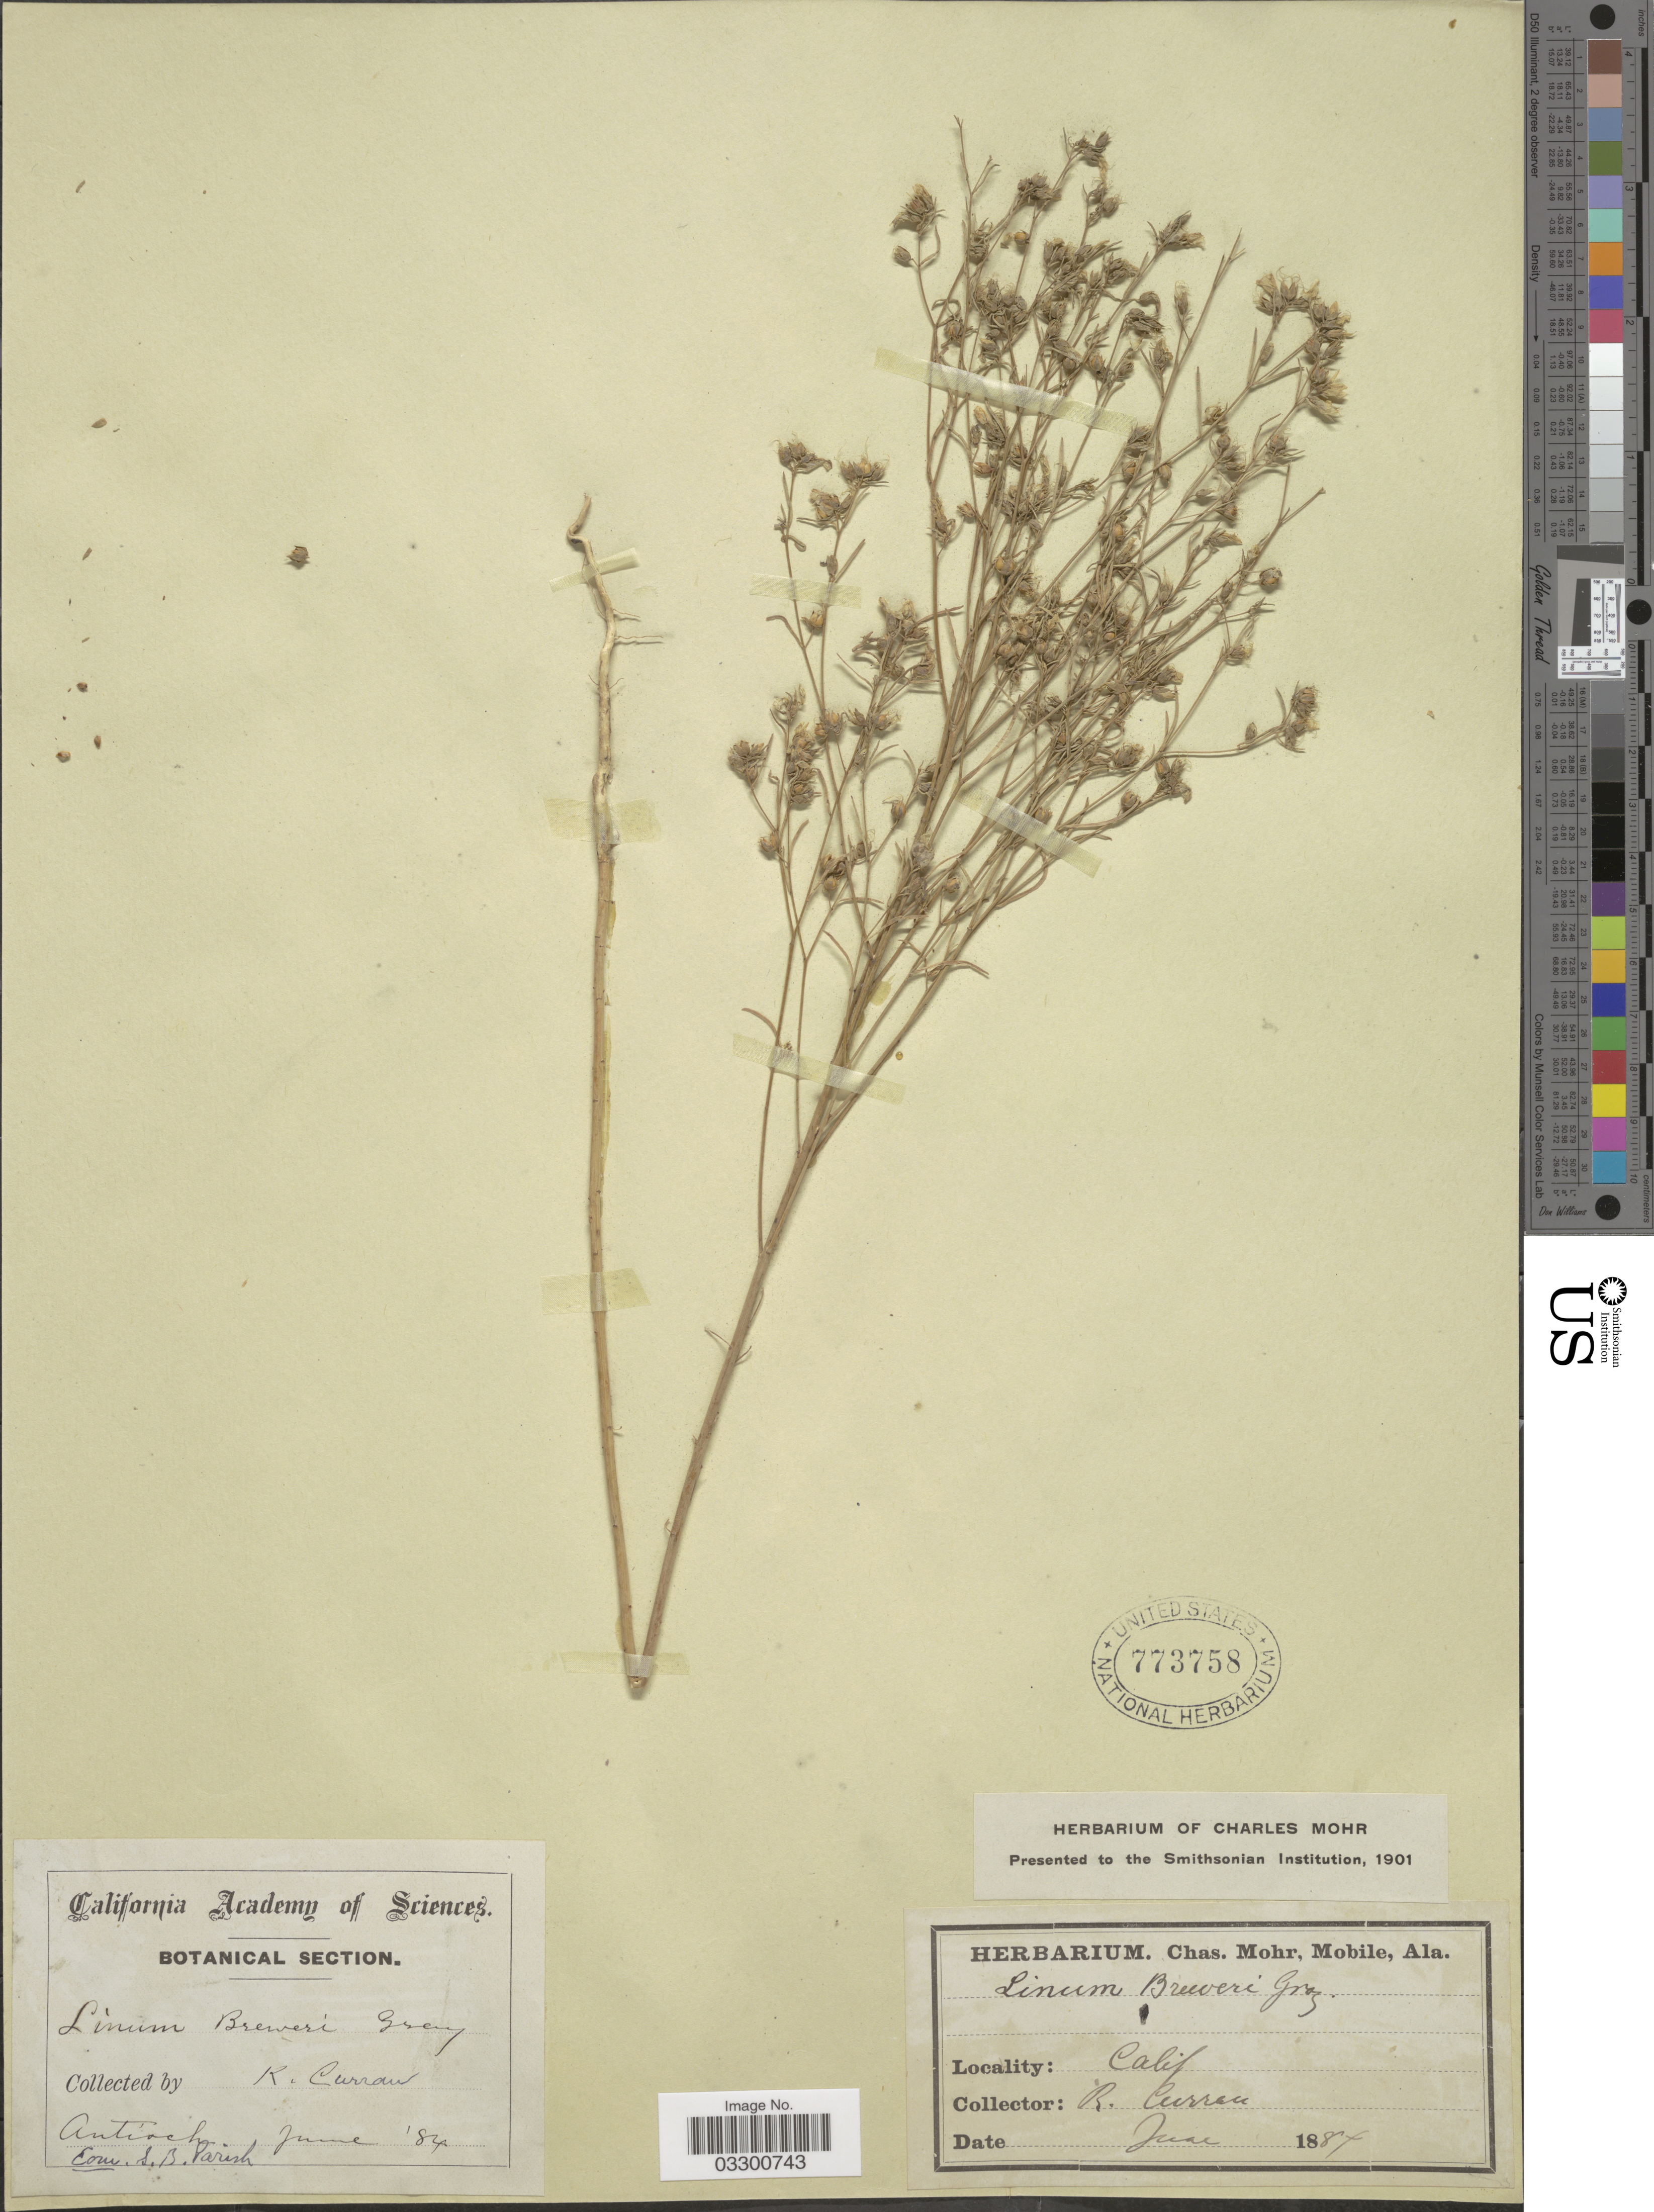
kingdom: Plantae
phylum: Tracheophyta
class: Magnoliopsida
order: Malpighiales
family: Linaceae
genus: Hesperolinon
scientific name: Hesperolinon breweri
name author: (A. Gray) Small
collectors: K. Curran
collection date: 1884-06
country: United States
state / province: California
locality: Antioch.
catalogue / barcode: US 773758